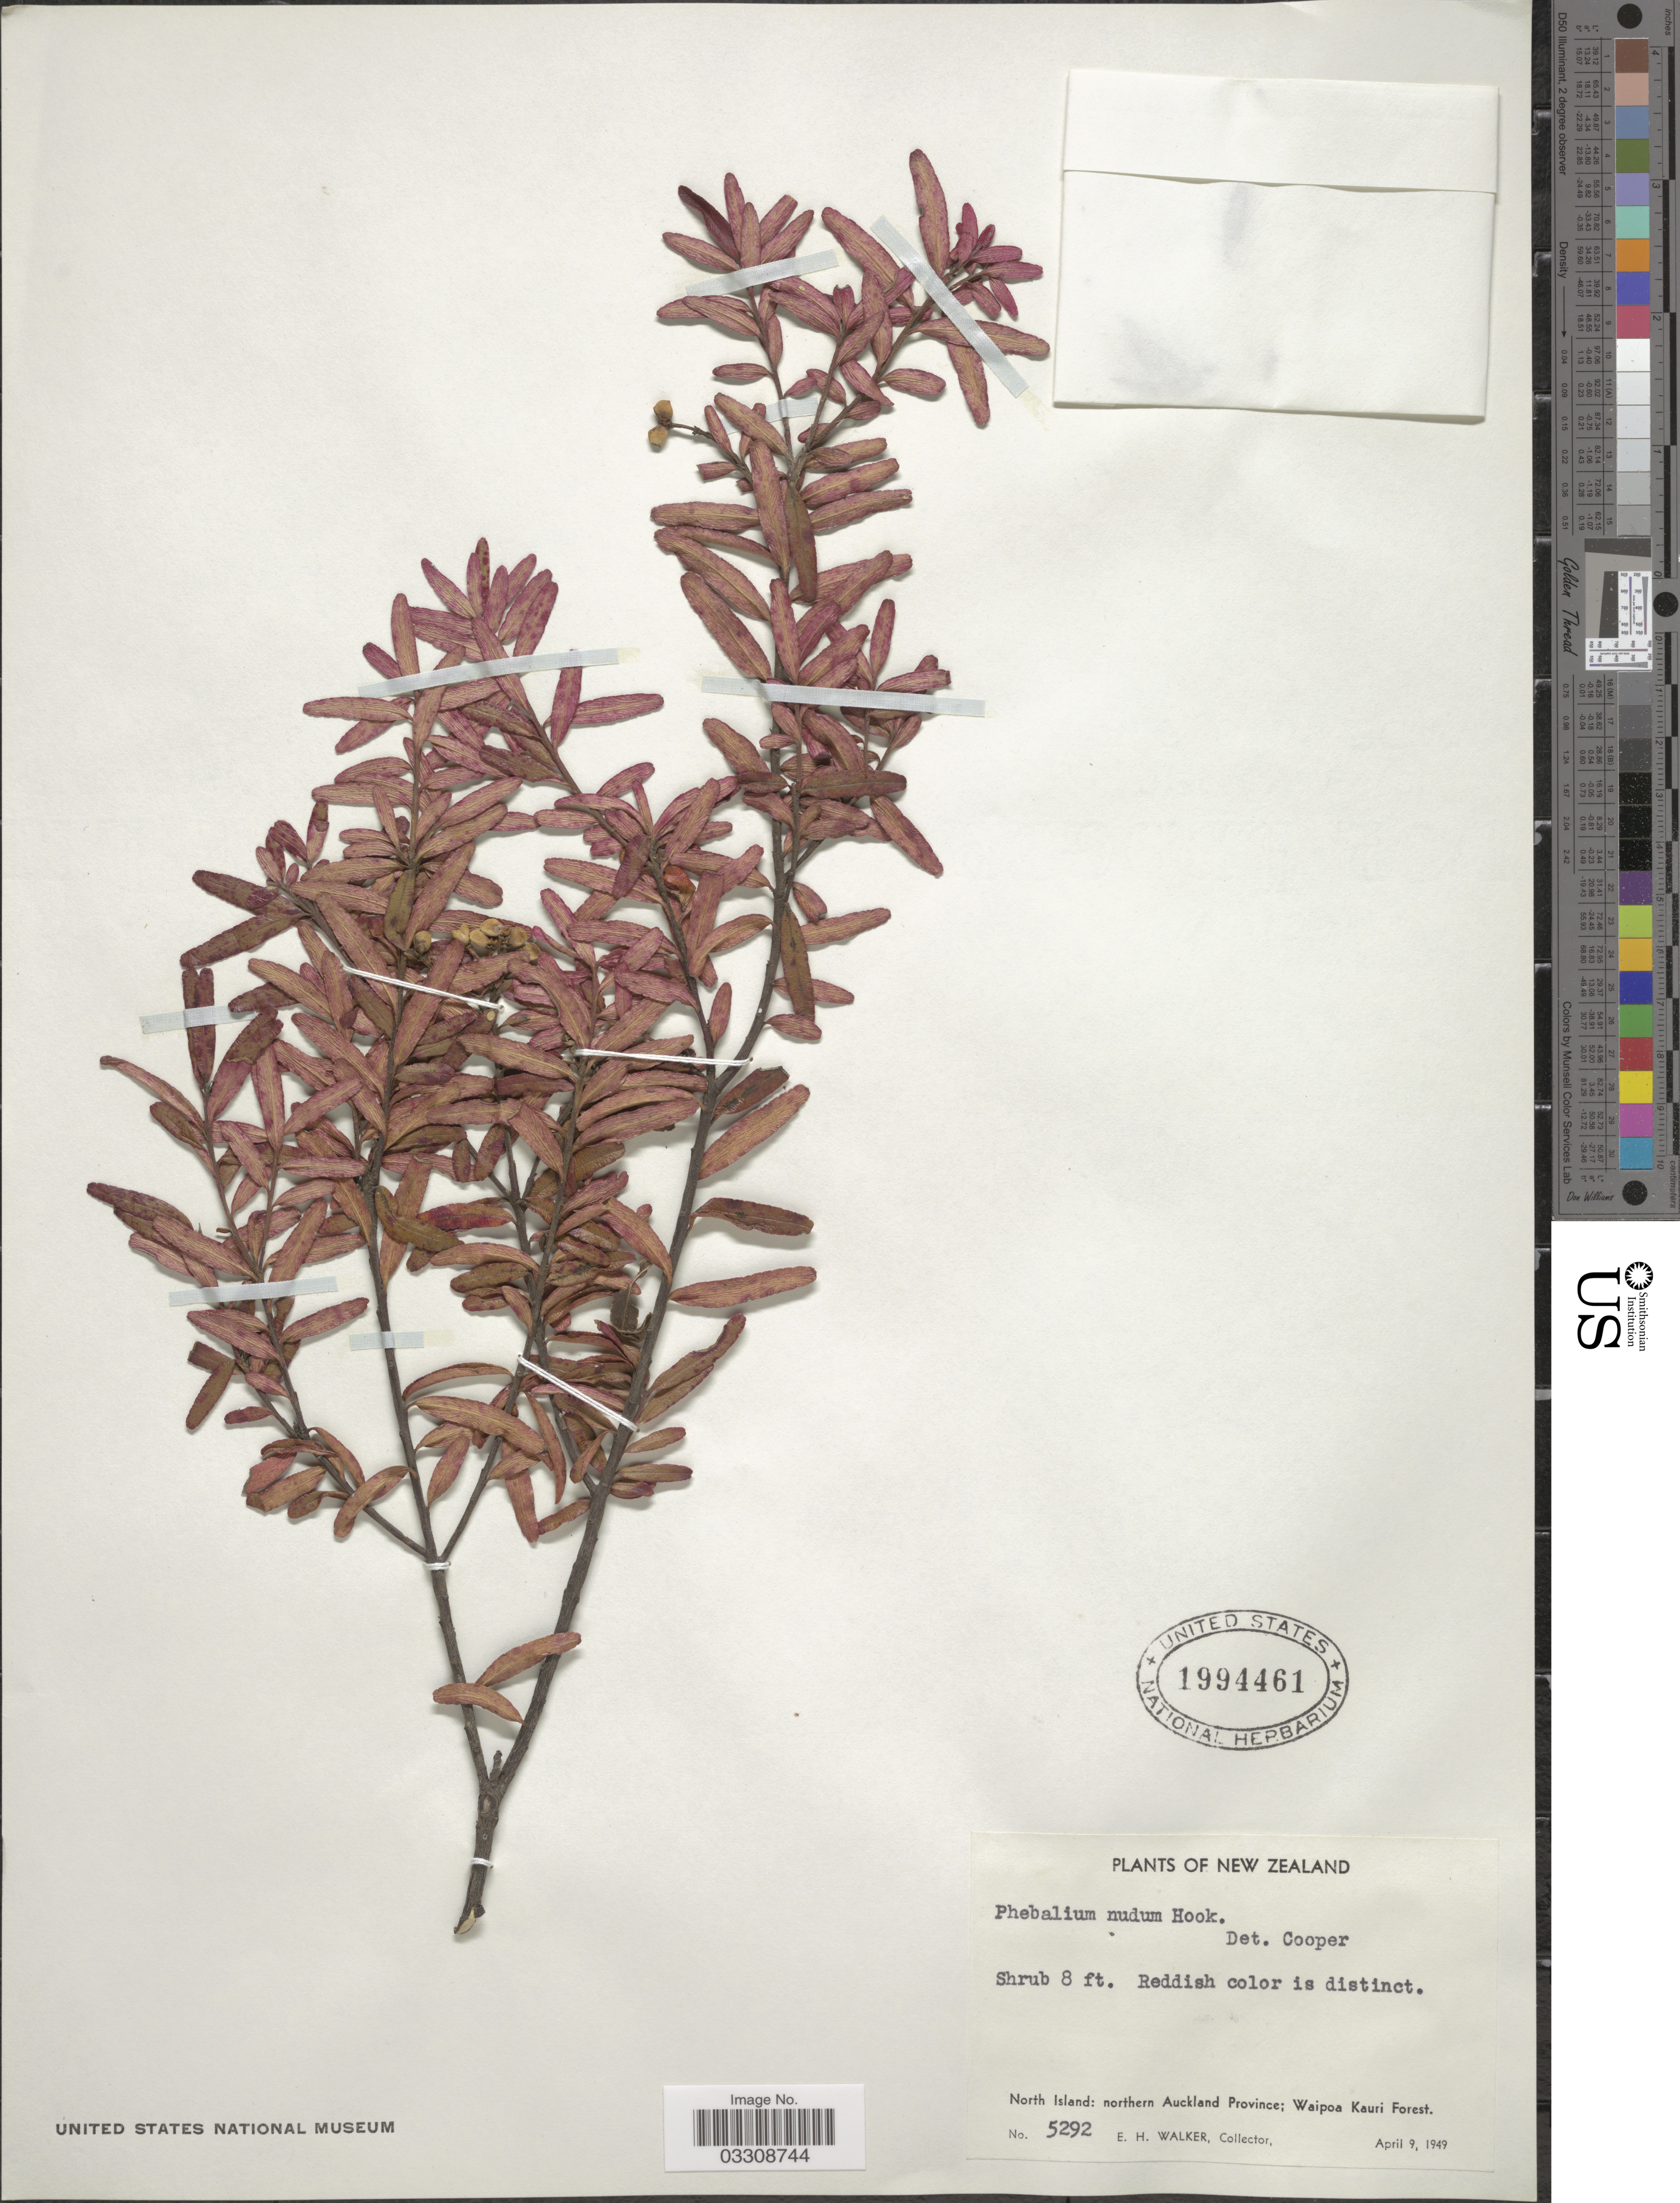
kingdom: Plantae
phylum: Tracheophyta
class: Magnoliopsida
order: Sapindales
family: Rutaceae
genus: Leionema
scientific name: Leionema nudum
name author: (Hook.) Paul G. Wilson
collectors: E. H. Walker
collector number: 5292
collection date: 1949-04-09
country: New Zealand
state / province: Auckland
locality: North Island: northern Auckland Province; Waipoa Kauri Forest.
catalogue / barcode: US 1994461